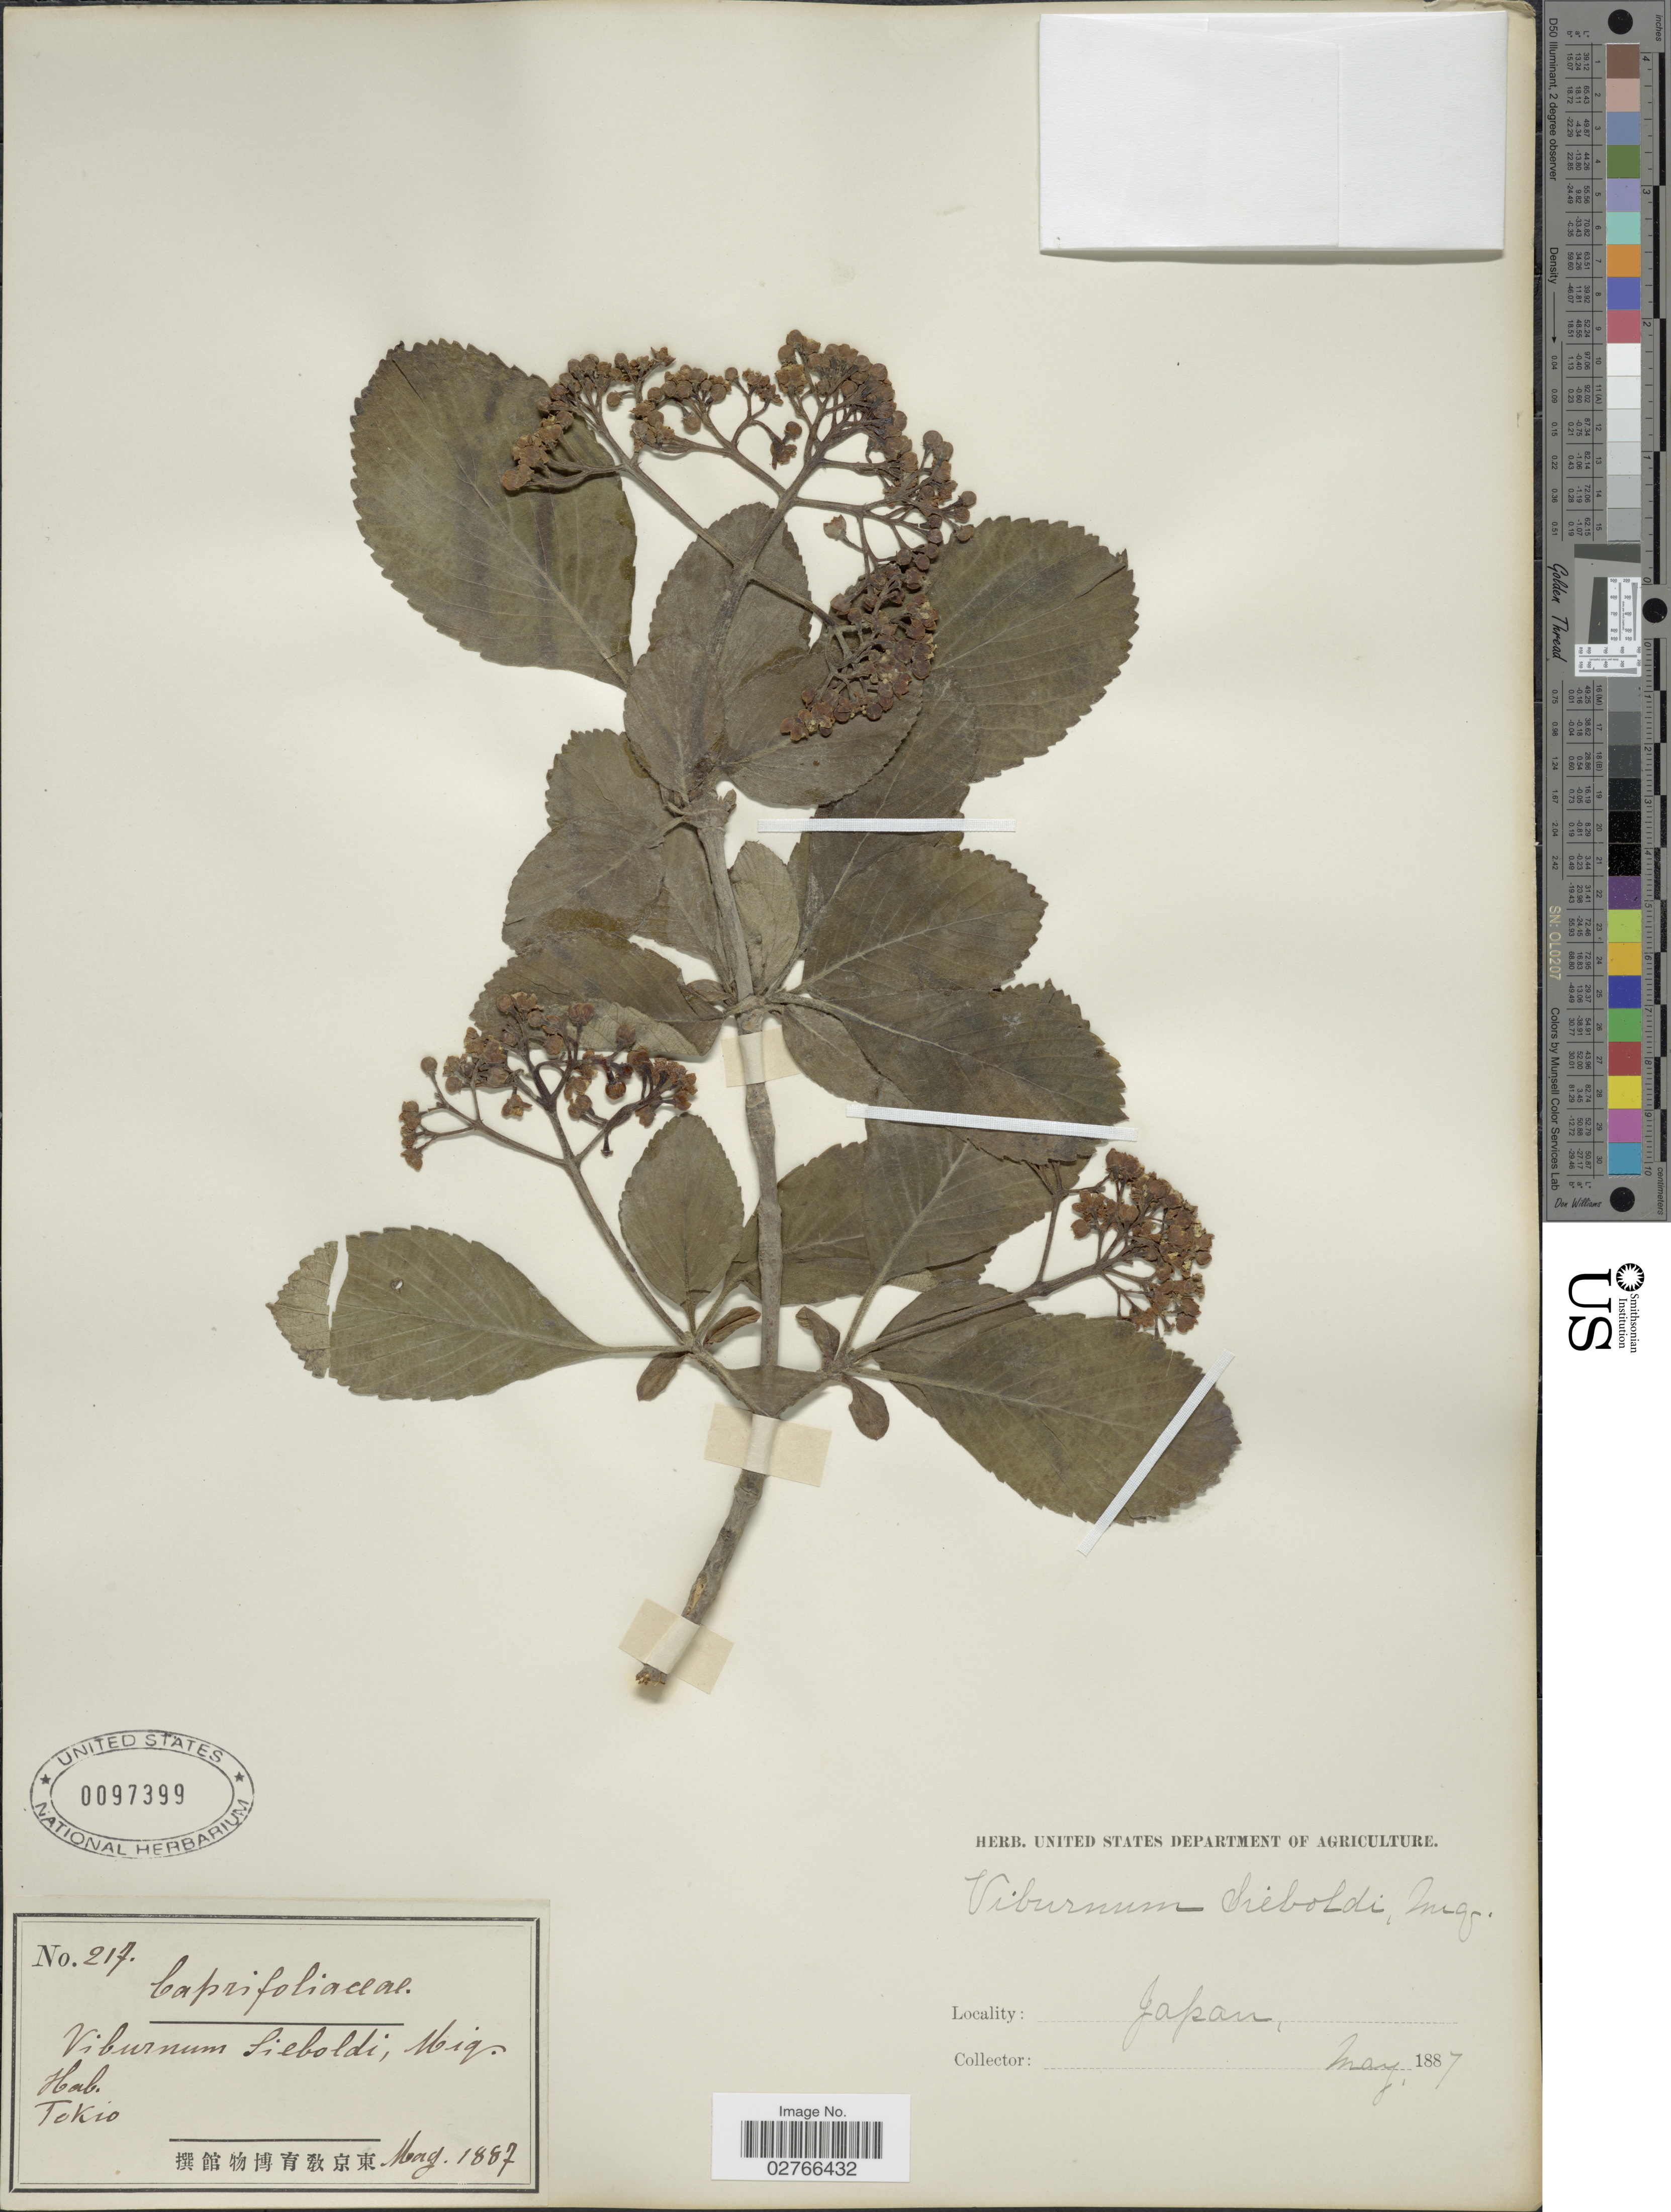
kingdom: Plantae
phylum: Tracheophyta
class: Magnoliopsida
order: Dipsacales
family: Viburnaceae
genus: Viburnum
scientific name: Viburnum sieboldii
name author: Miq.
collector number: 217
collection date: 1887-05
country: Japan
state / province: Tokyo, Federal City of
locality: Tokio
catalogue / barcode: US 97399